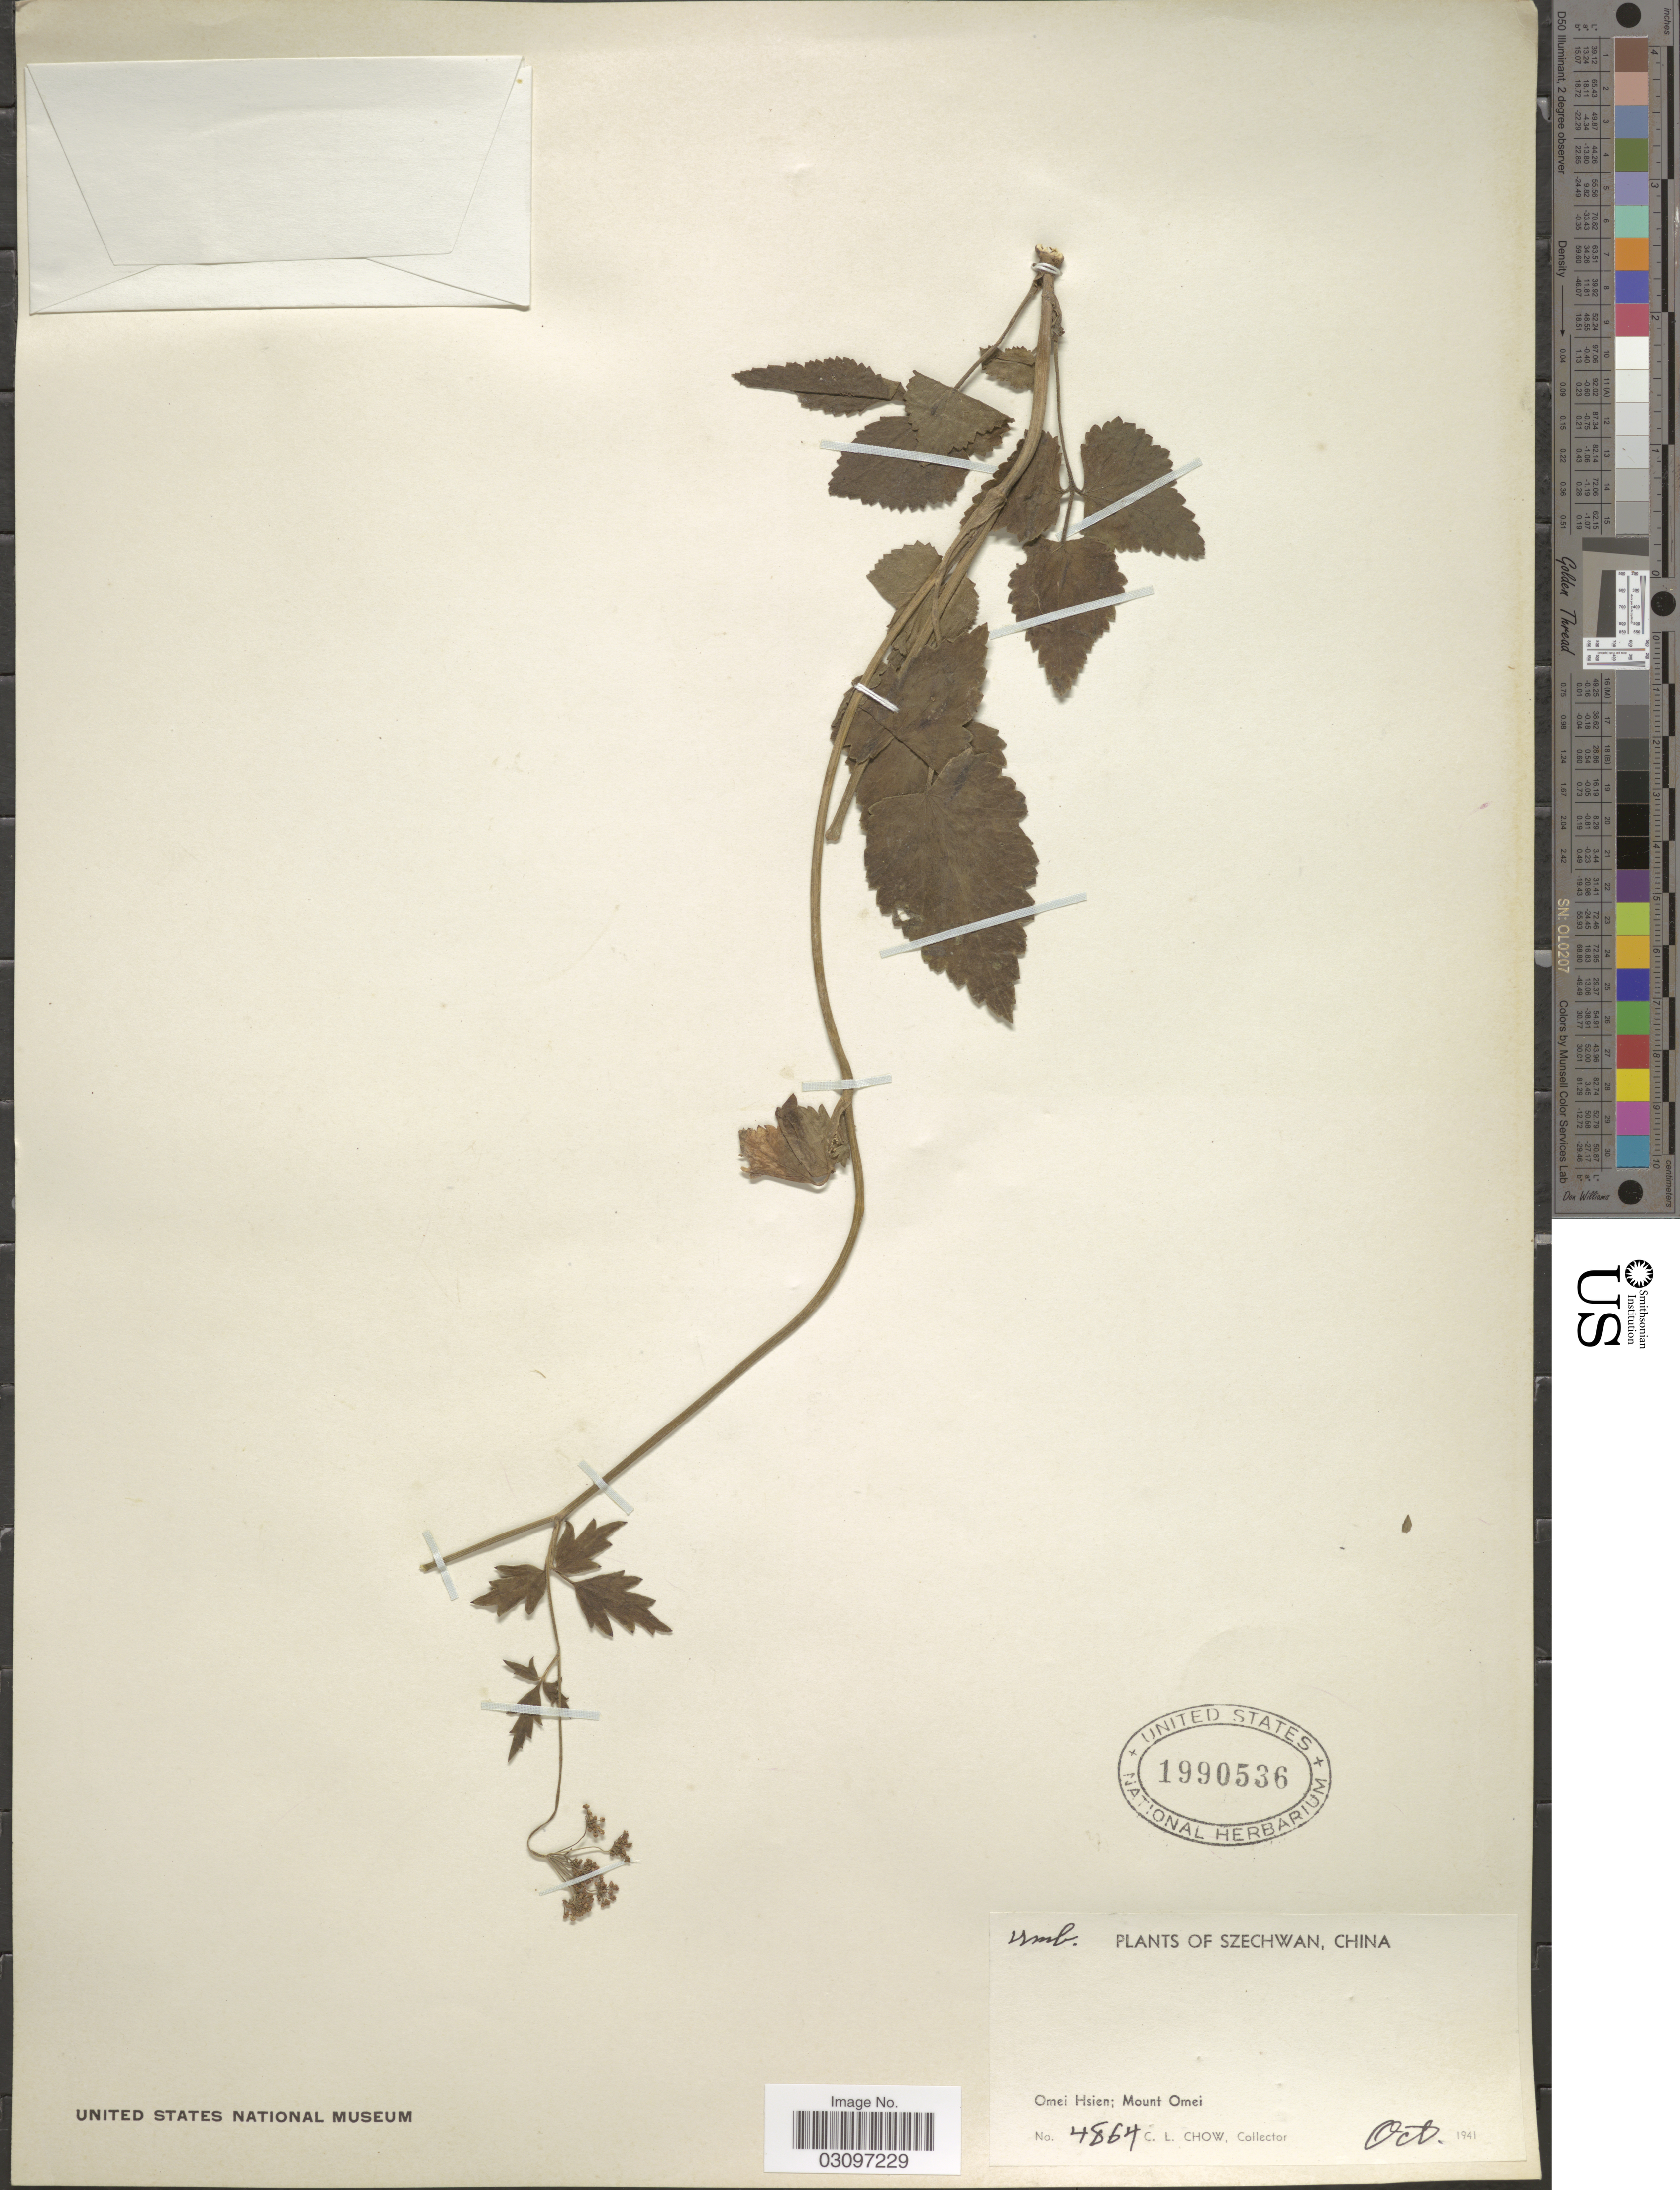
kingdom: Plantae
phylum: Tracheophyta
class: Magnoliopsida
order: Apiales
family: Apiaceae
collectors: C. Chow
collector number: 4864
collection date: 1941-10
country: China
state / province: Sichuan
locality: Szechwan. Omei Hsien: Mount Omei.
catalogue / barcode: US 1990536